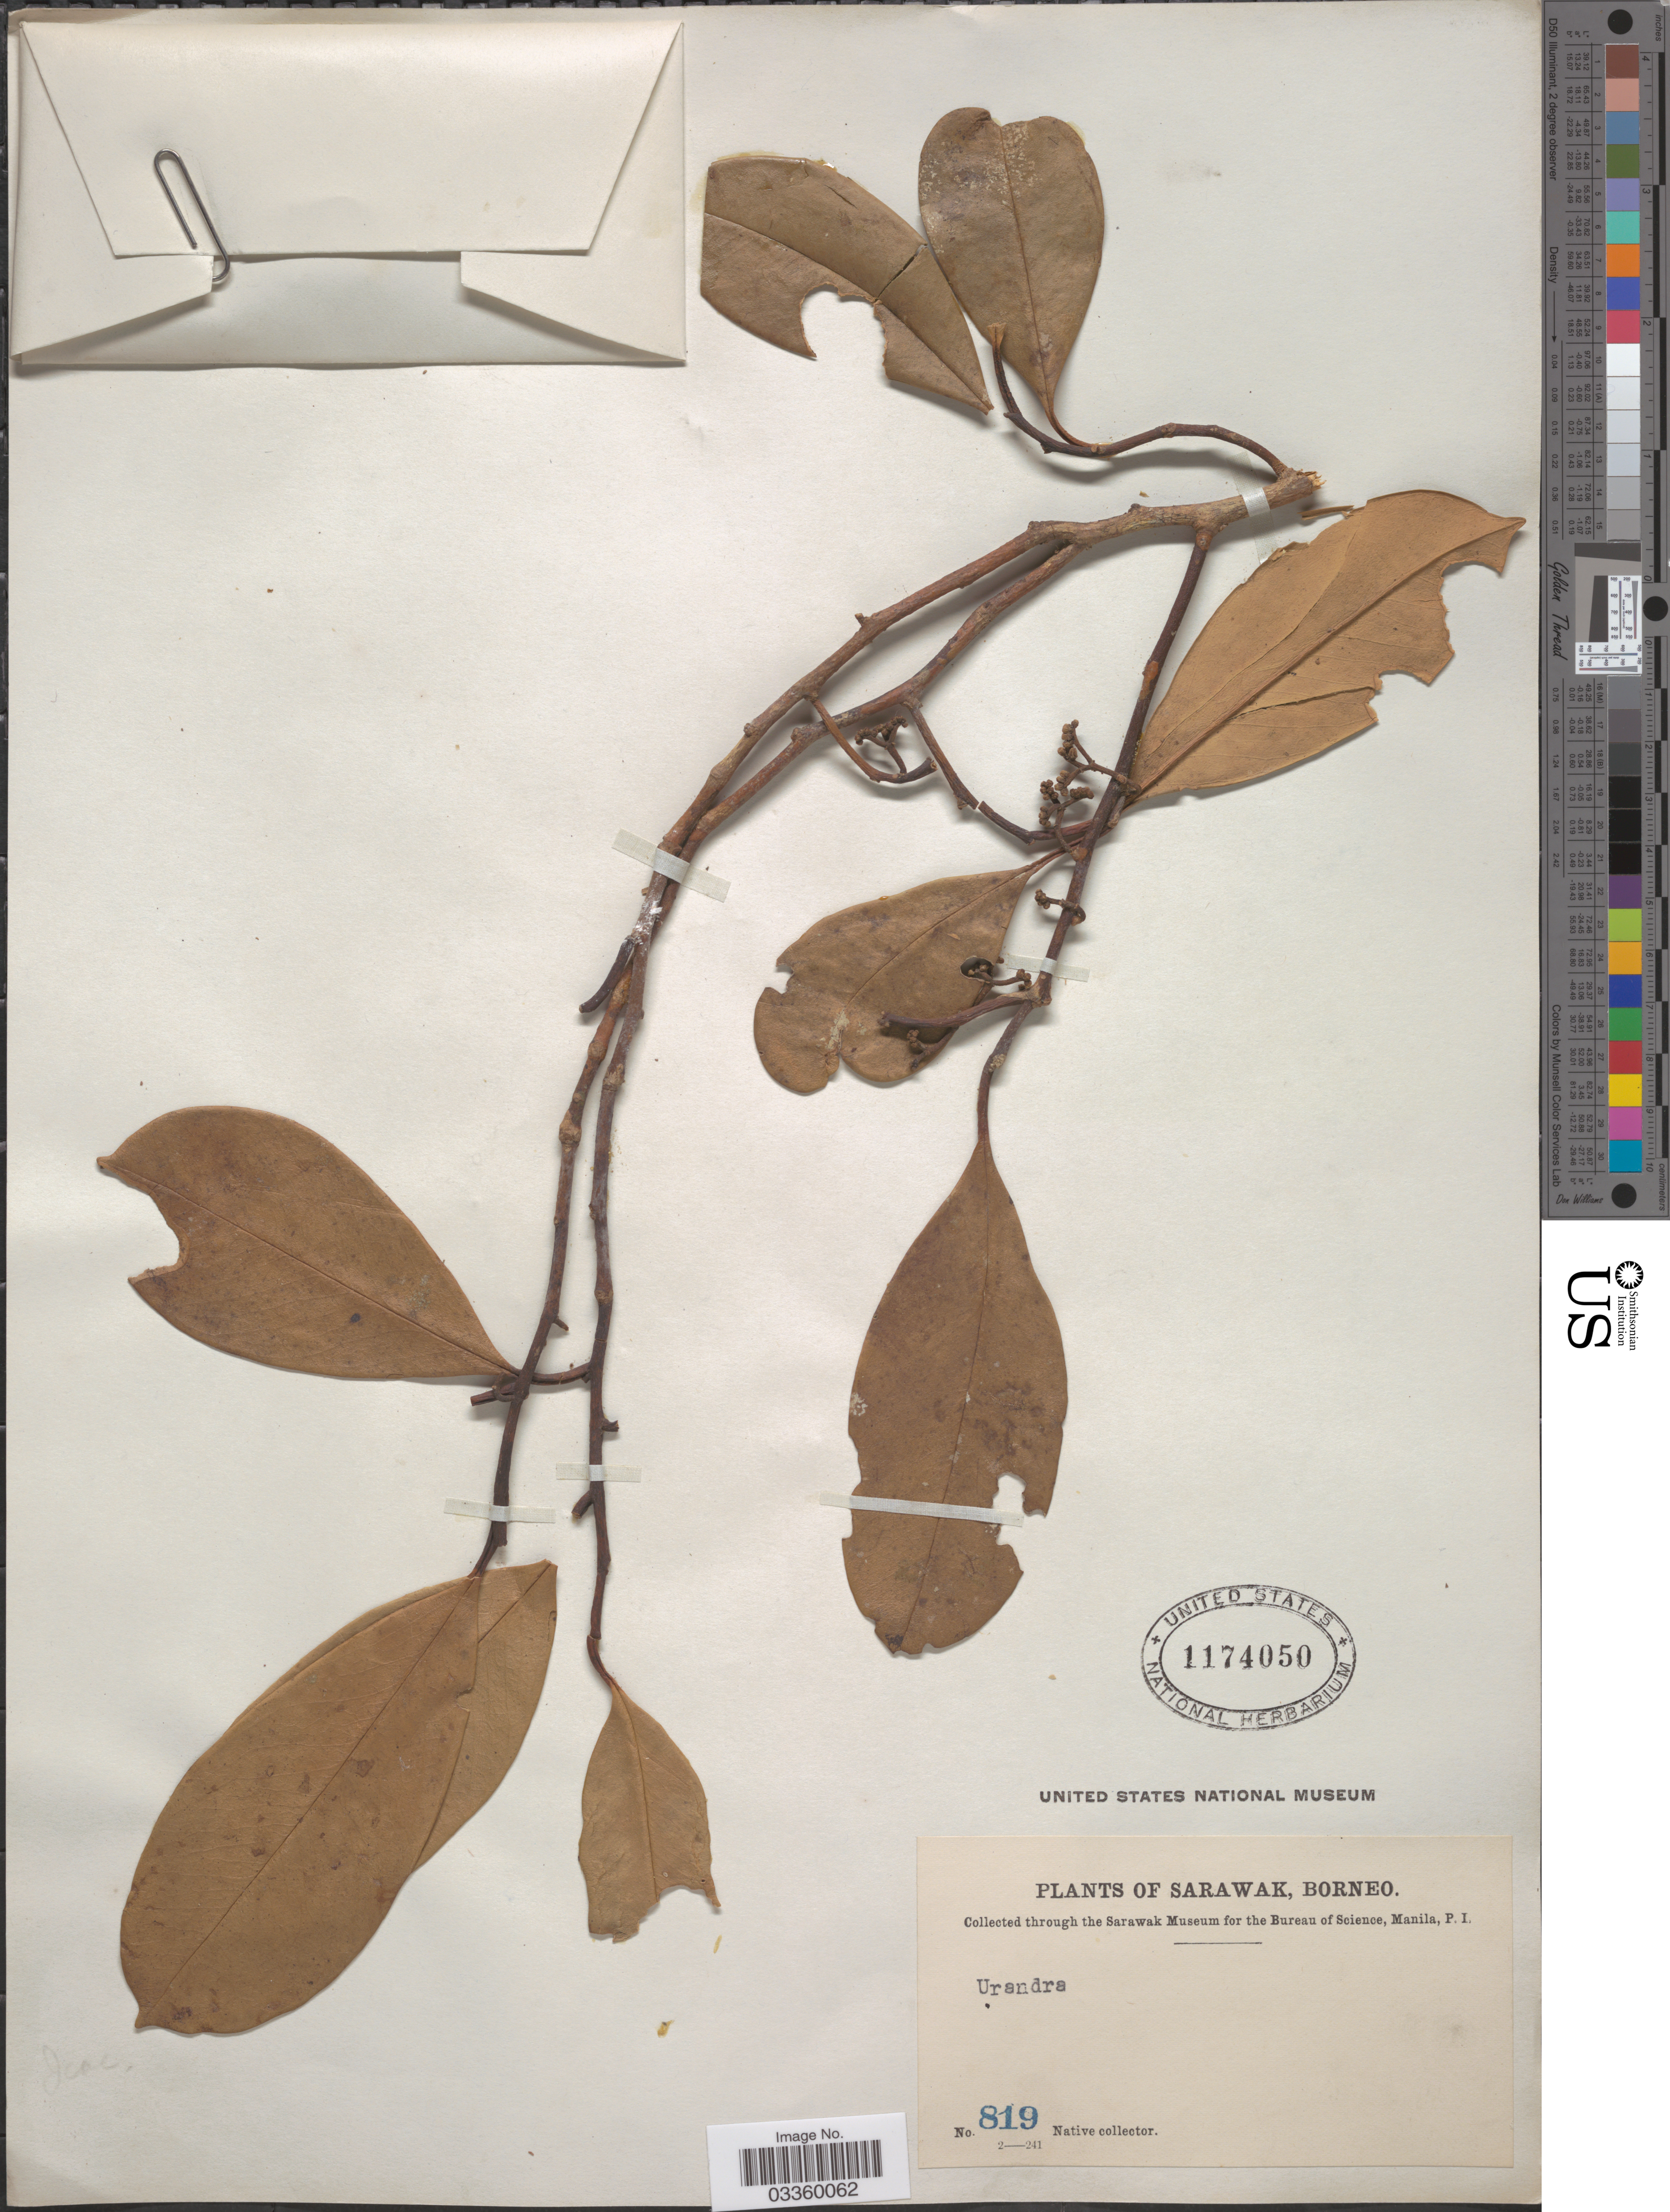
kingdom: Plantae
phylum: Tracheophyta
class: Magnoliopsida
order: Cardiopteridales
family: Stemonuraceae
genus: Stemonurus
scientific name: Stemonurus sp.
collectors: Native collector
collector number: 819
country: Malaysia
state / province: Sarawak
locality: Borneo.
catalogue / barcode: US 1174050